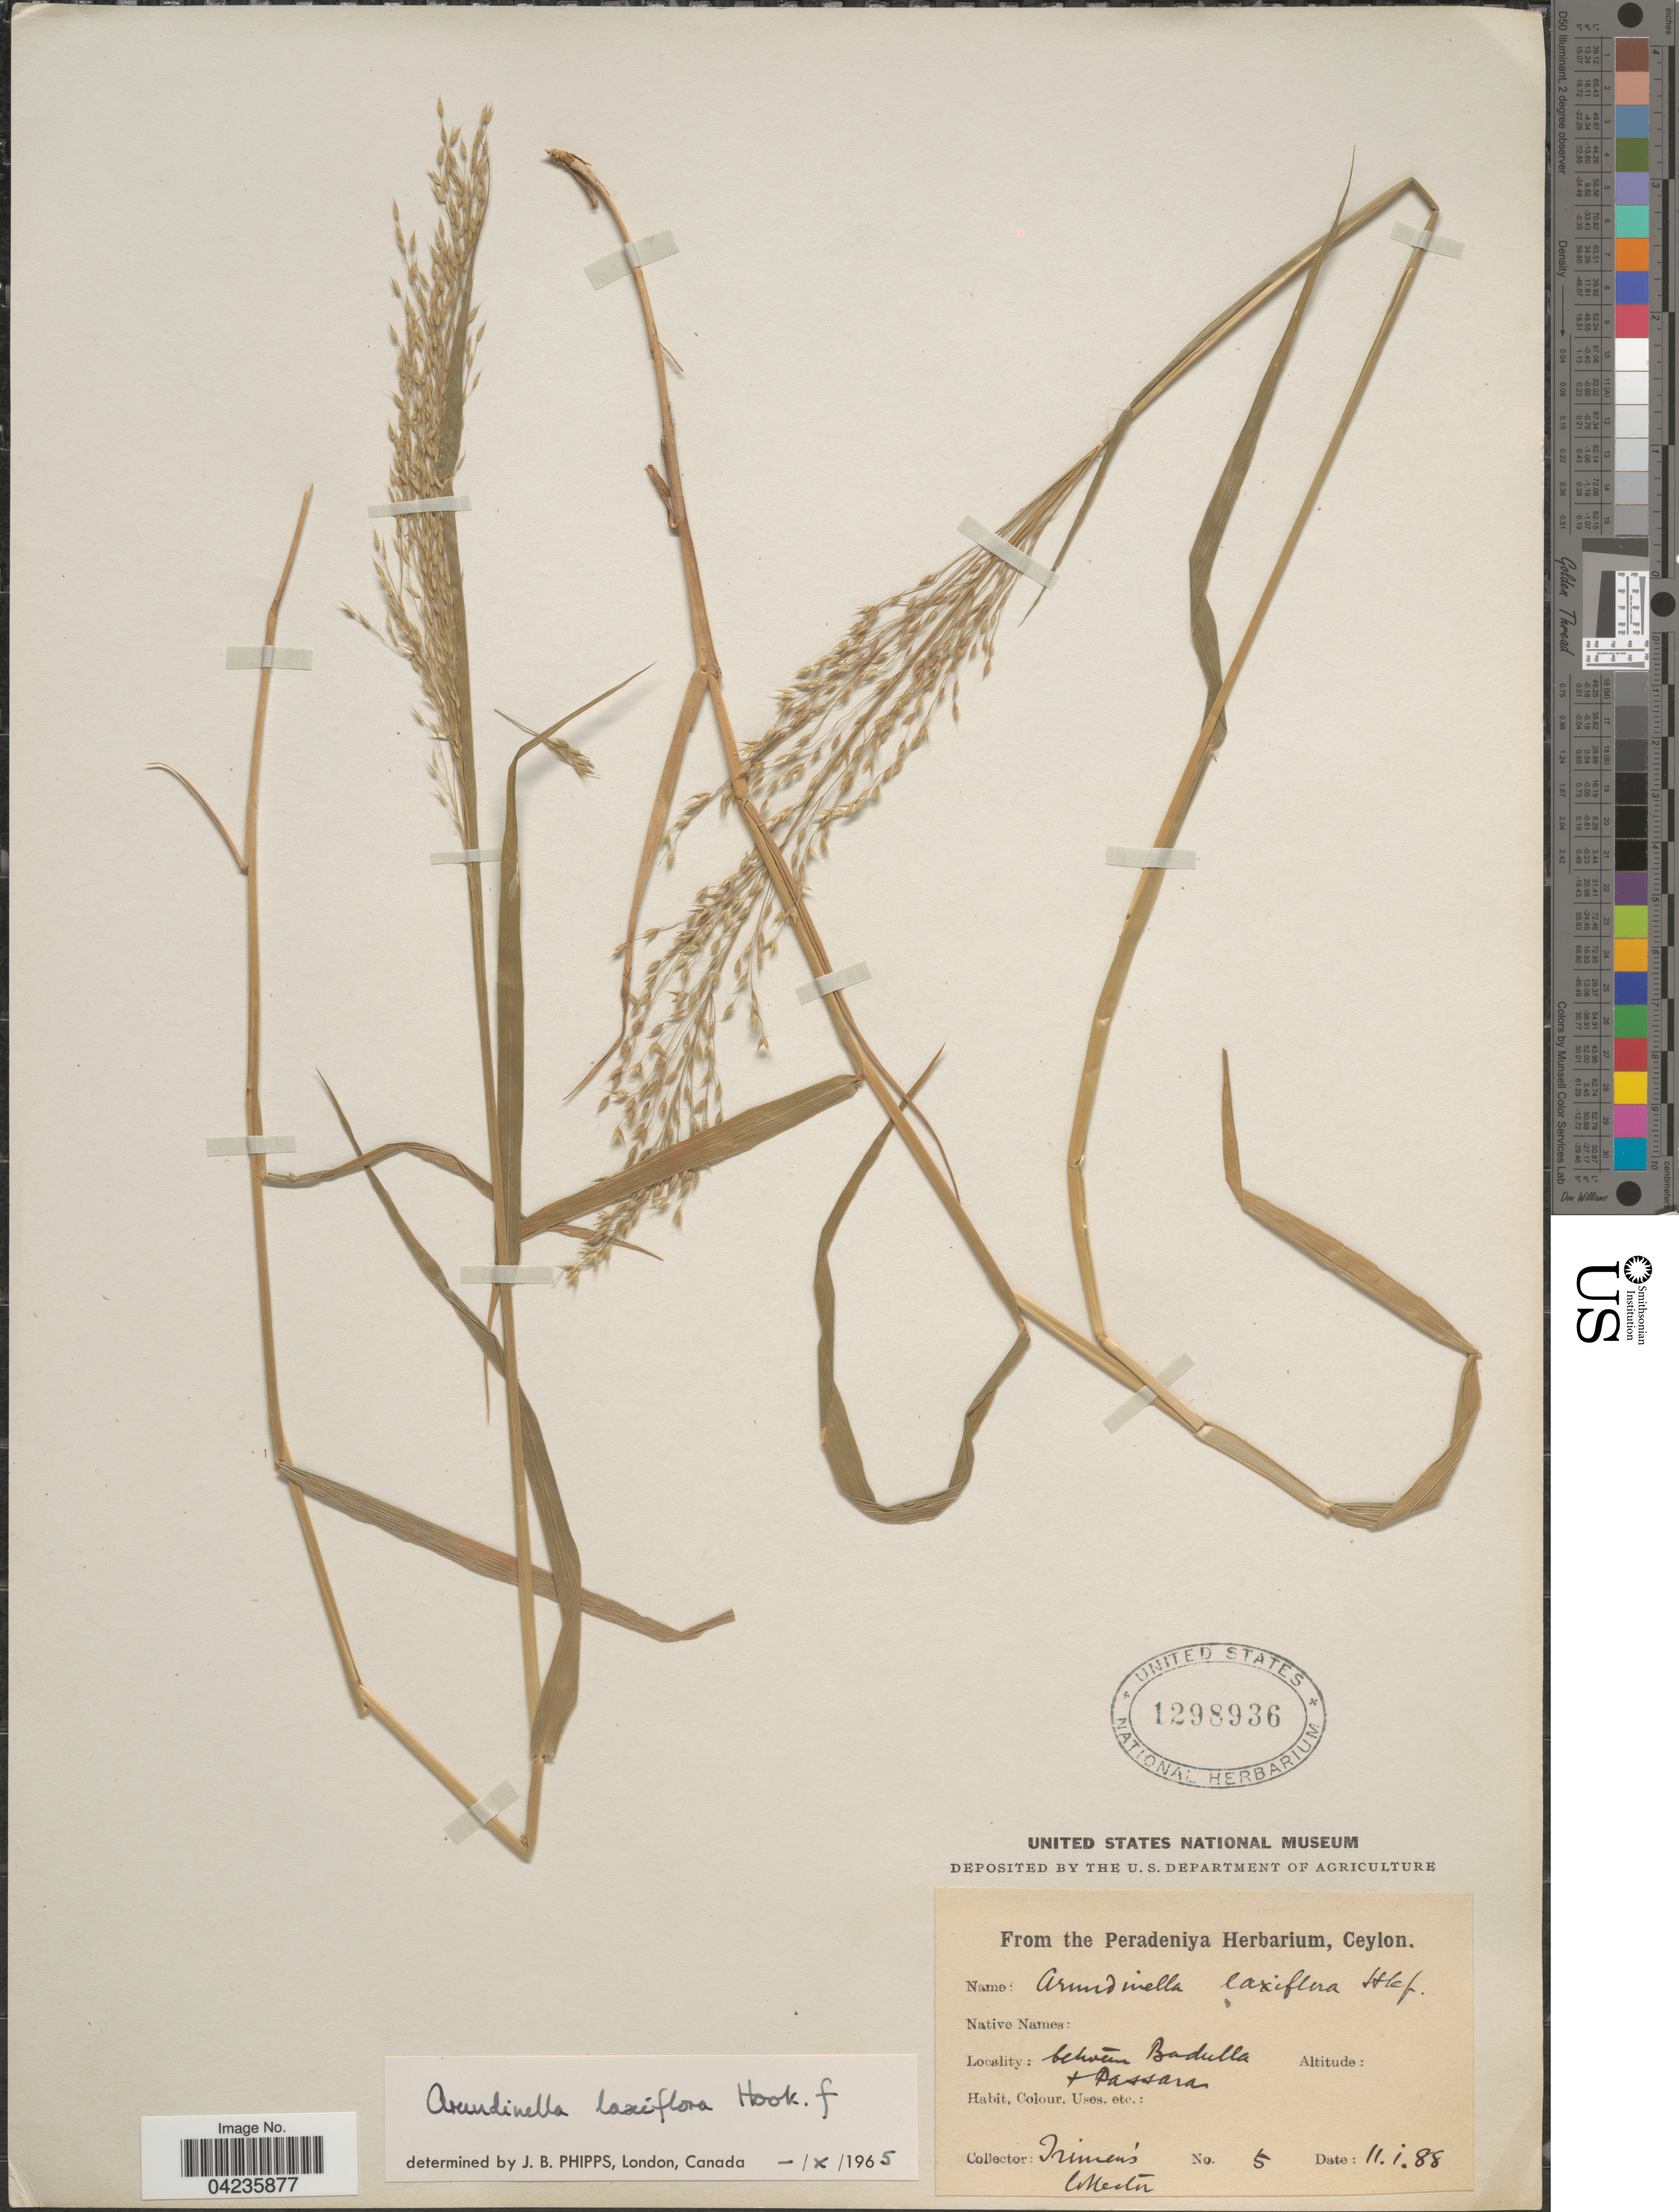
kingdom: Plantae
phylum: Tracheophyta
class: Liliopsida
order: Poales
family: Poaceae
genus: Arundinella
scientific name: Arundinella laxiflora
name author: Hook. f.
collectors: Trimen's collector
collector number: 5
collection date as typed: Transcribed d/m/y: 11/1/88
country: Sri Lanka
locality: Between Badulla + Passara.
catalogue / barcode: US 1298936